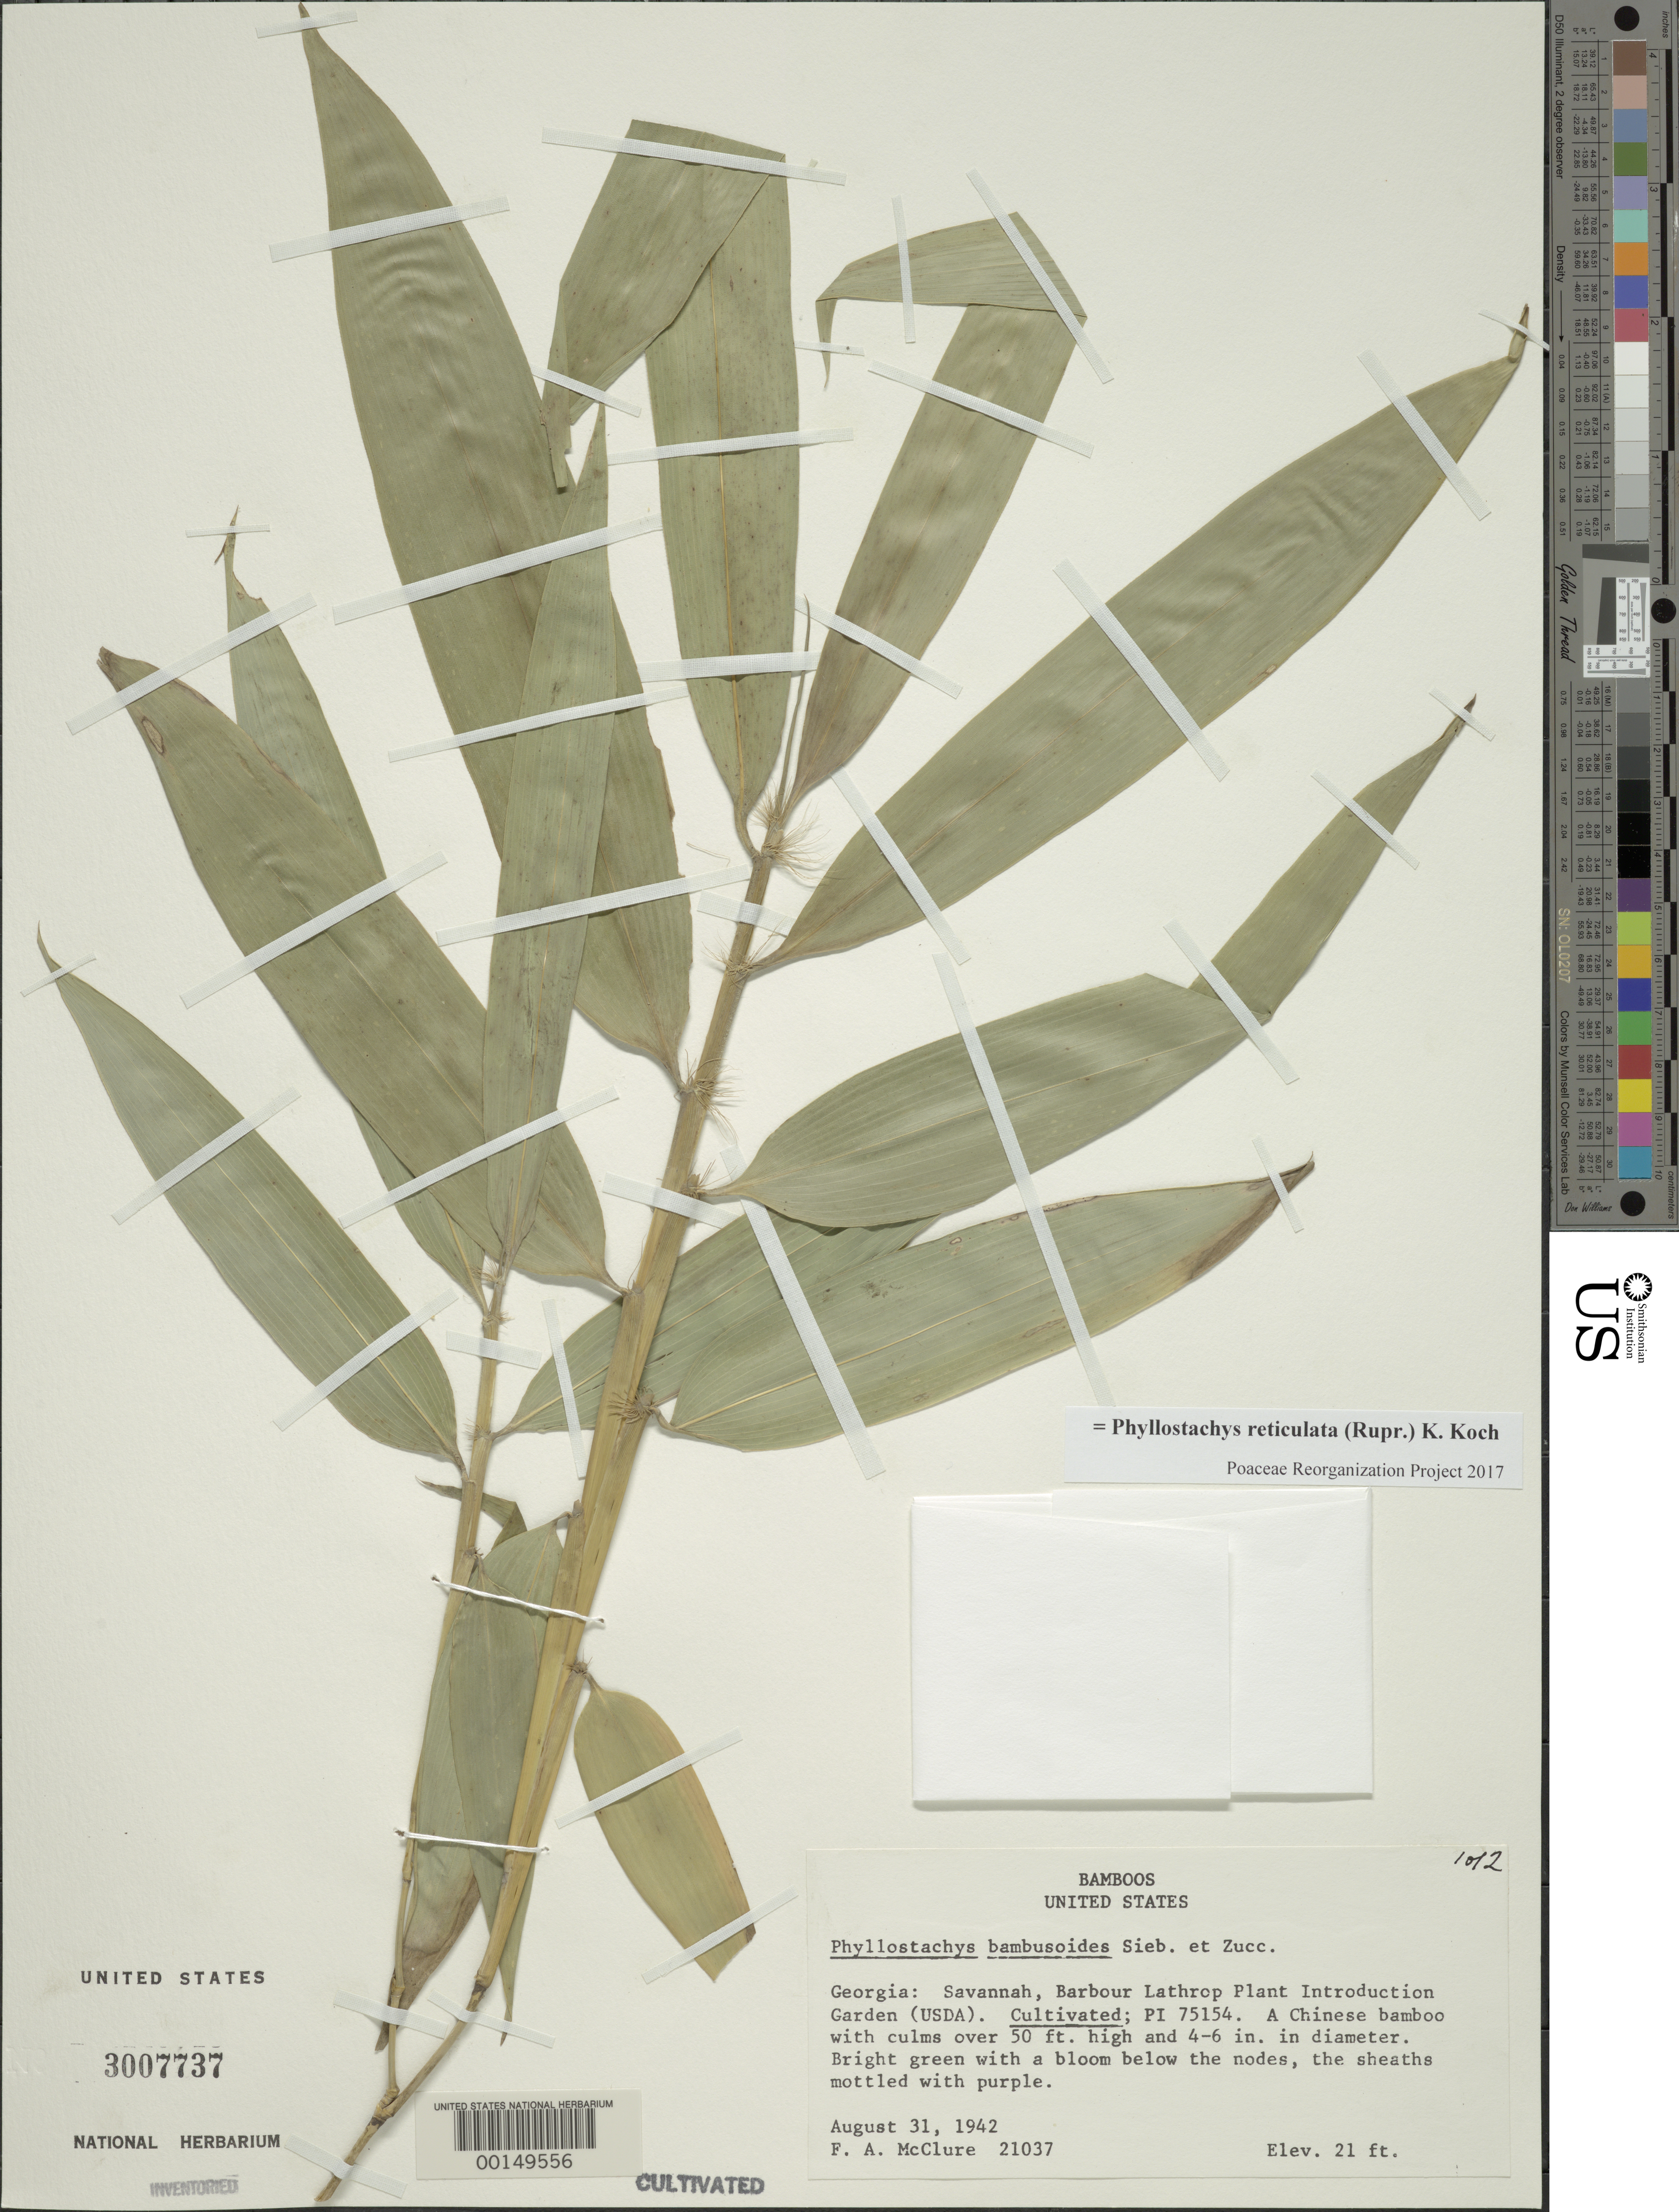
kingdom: Plantae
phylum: Tracheophyta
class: Liliopsida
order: Poales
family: Poaceae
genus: Phyllostachys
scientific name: Phyllostachys reticulata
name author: (Rupr.) K. Koch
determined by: Poaceae Reorganization Project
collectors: F. A. McClure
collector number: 21037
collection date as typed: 31 Aug 1942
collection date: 1942-08-31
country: United States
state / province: Georgia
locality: Savannah, barbour lathrop p.i. garden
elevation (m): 6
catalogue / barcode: US 3007737